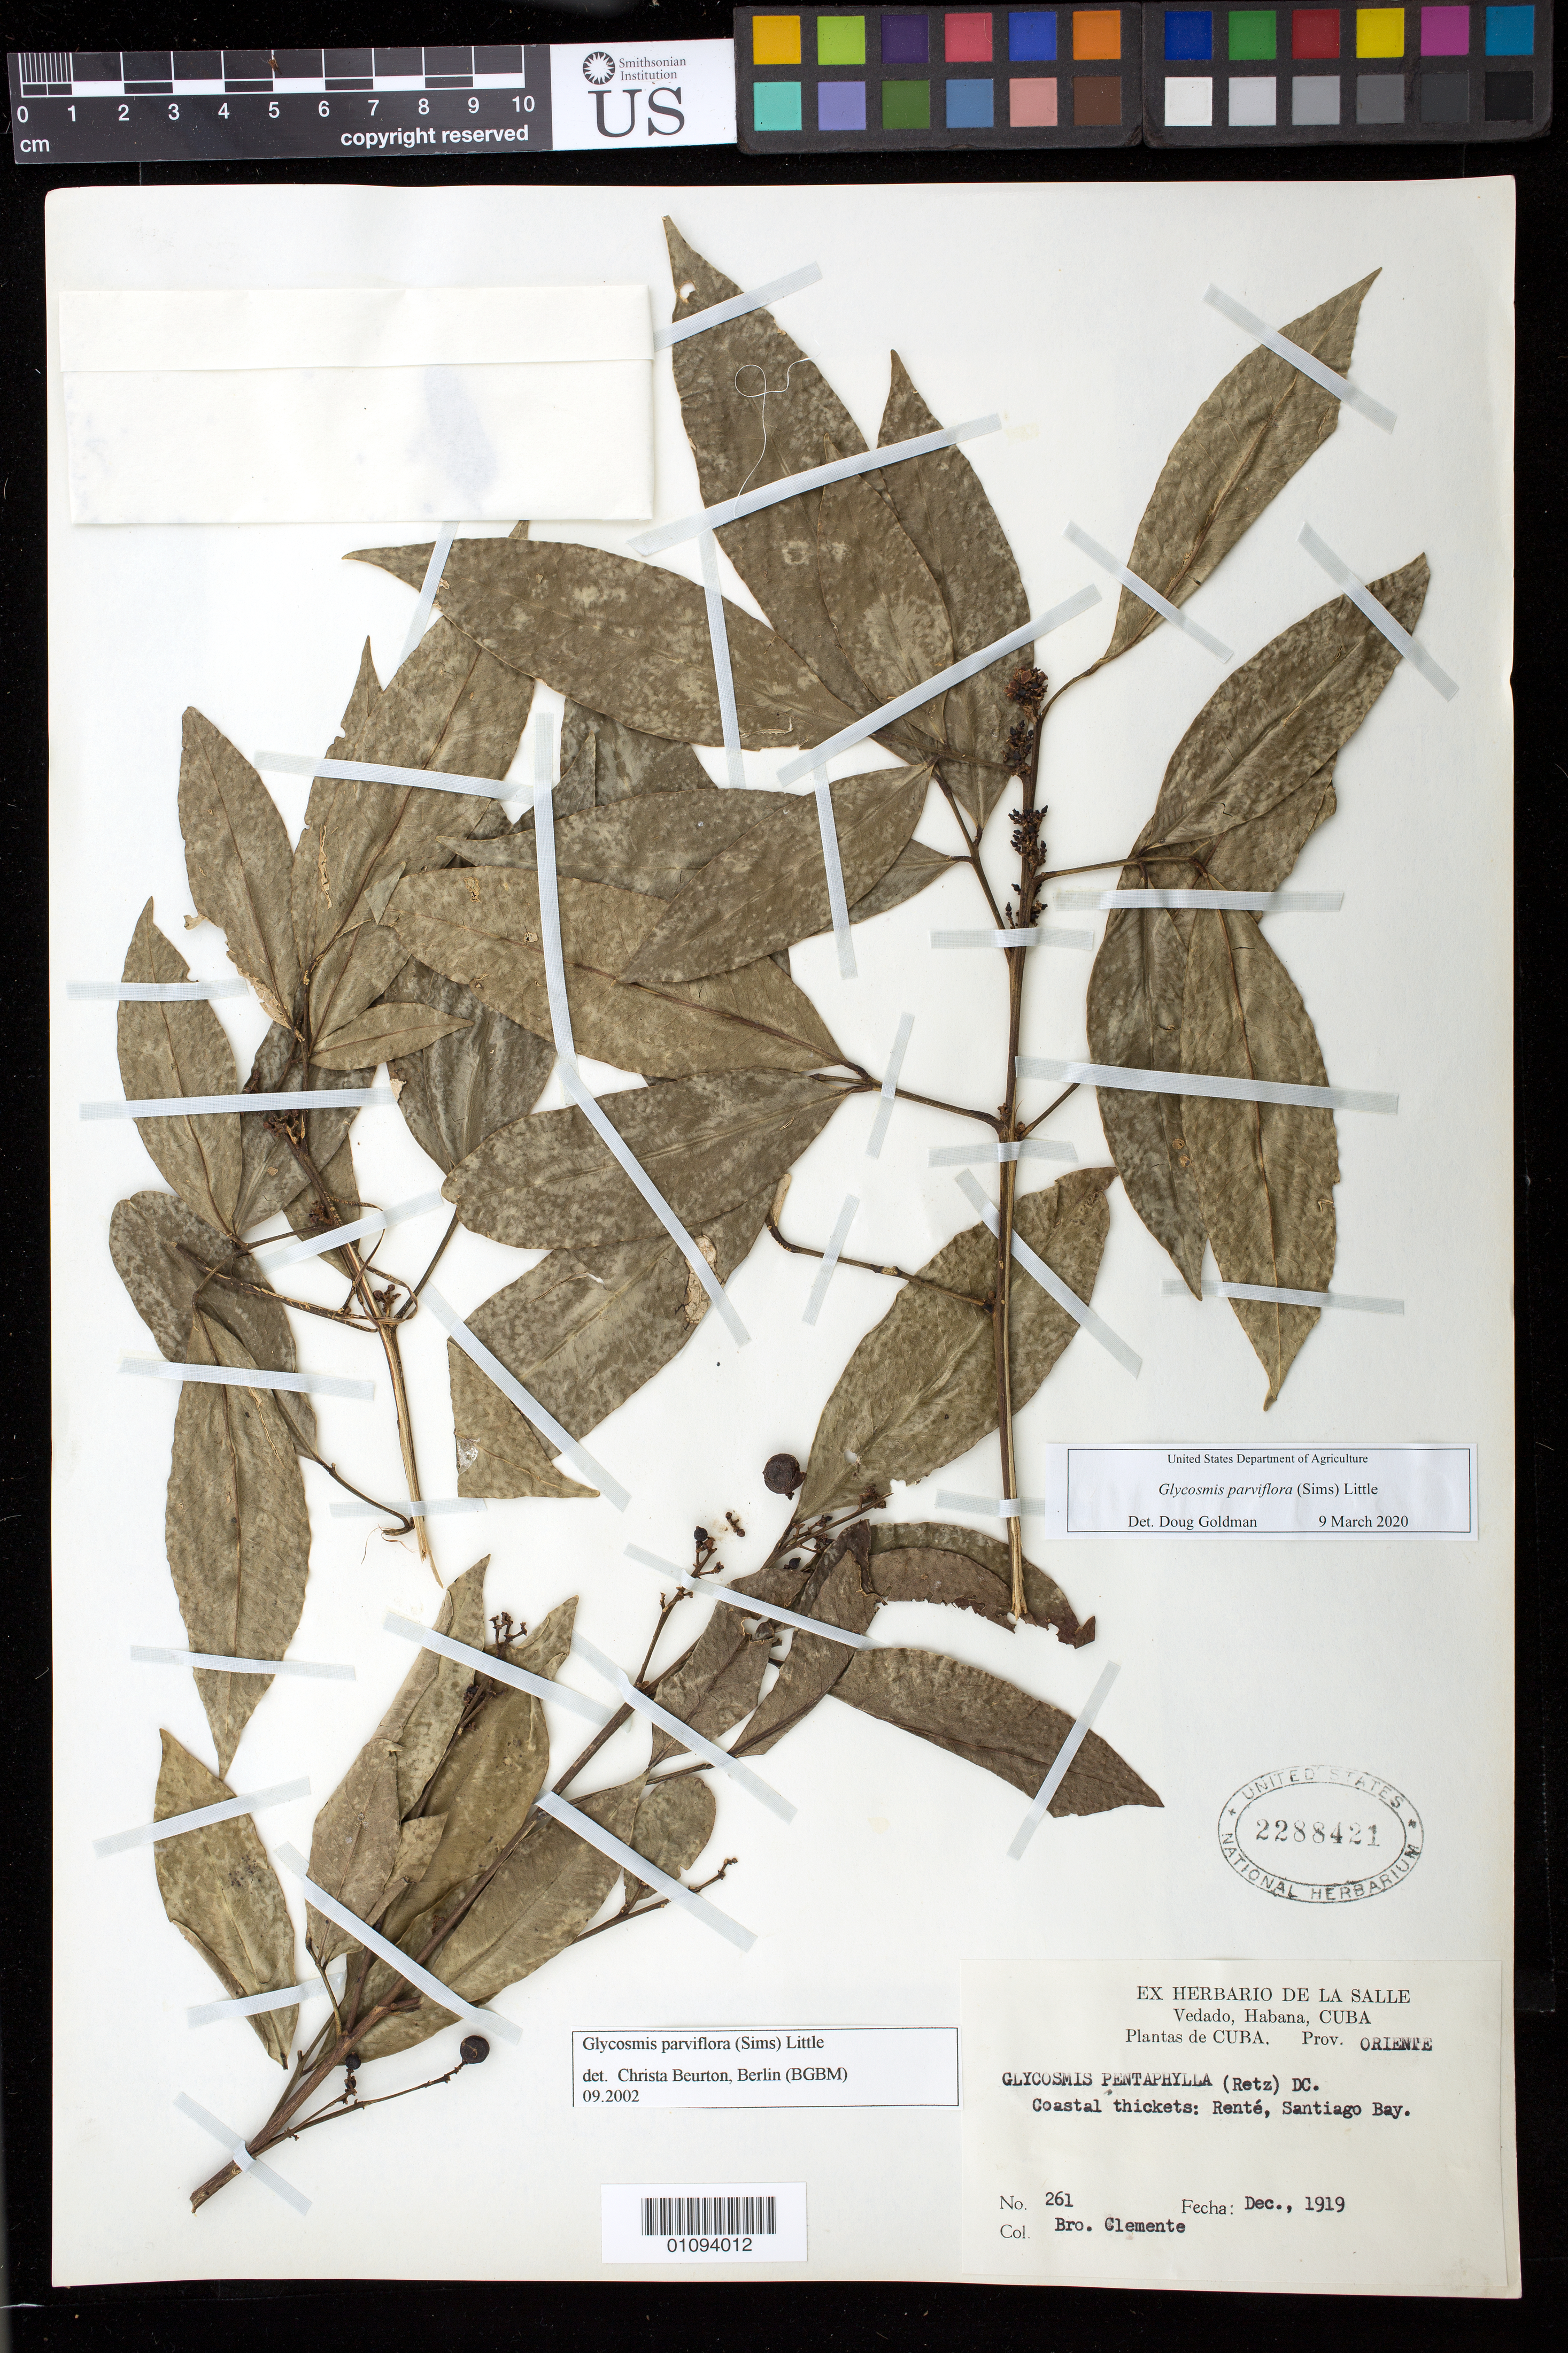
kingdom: Plantae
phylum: Tracheophyta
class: Magnoliopsida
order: Sapindales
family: Rutaceae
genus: Glycosmis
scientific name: Glycosmis parviflora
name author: (Sims) Little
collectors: Bro. Clemente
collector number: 261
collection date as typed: Dec 1919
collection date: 1919-12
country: Cuba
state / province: Santiago de Cuba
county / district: Municipio Santiago de cuba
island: Cuba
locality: Oriente, Rente, Santiago Bay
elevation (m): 82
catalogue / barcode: US 2288421